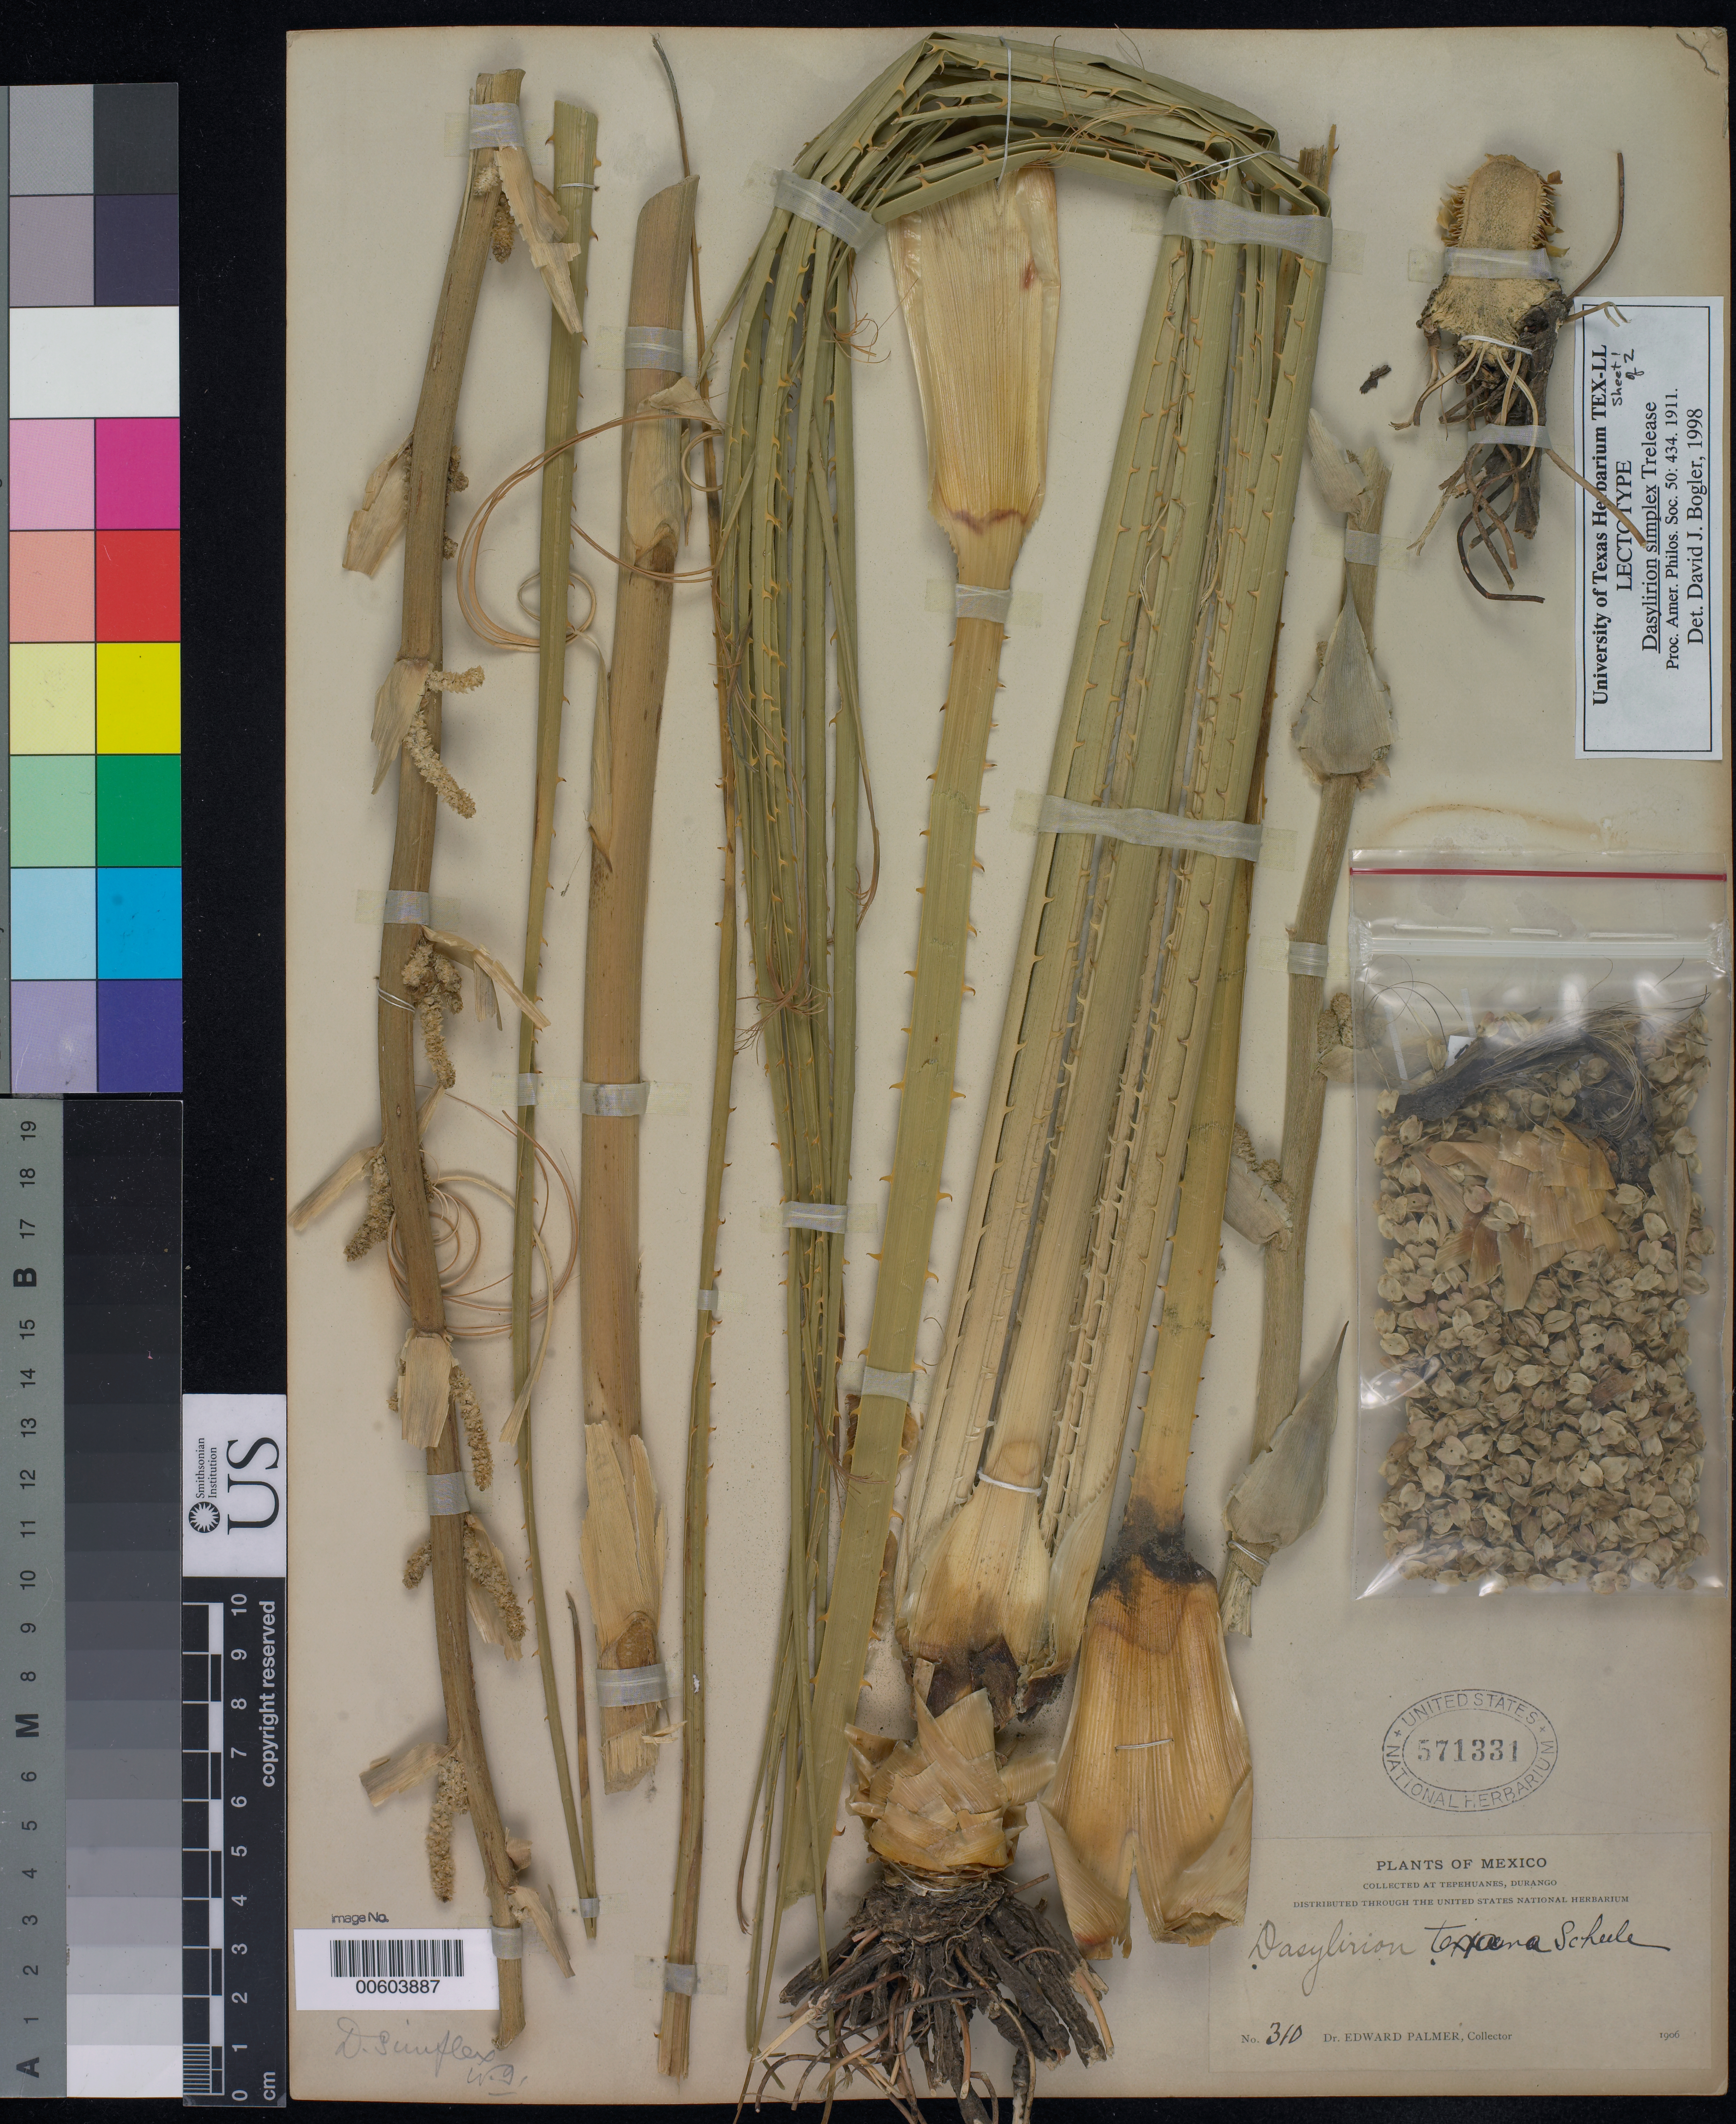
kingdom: Plantae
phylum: Tracheophyta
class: Liliopsida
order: Asparagales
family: Asparagaceae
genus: Dasylirion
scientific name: Dasylirion simplex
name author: Trel.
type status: Isotype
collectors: E. Palmer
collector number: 310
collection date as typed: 1906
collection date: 1906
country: Mexico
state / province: Durango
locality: Tepehuanes.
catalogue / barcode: US 571331